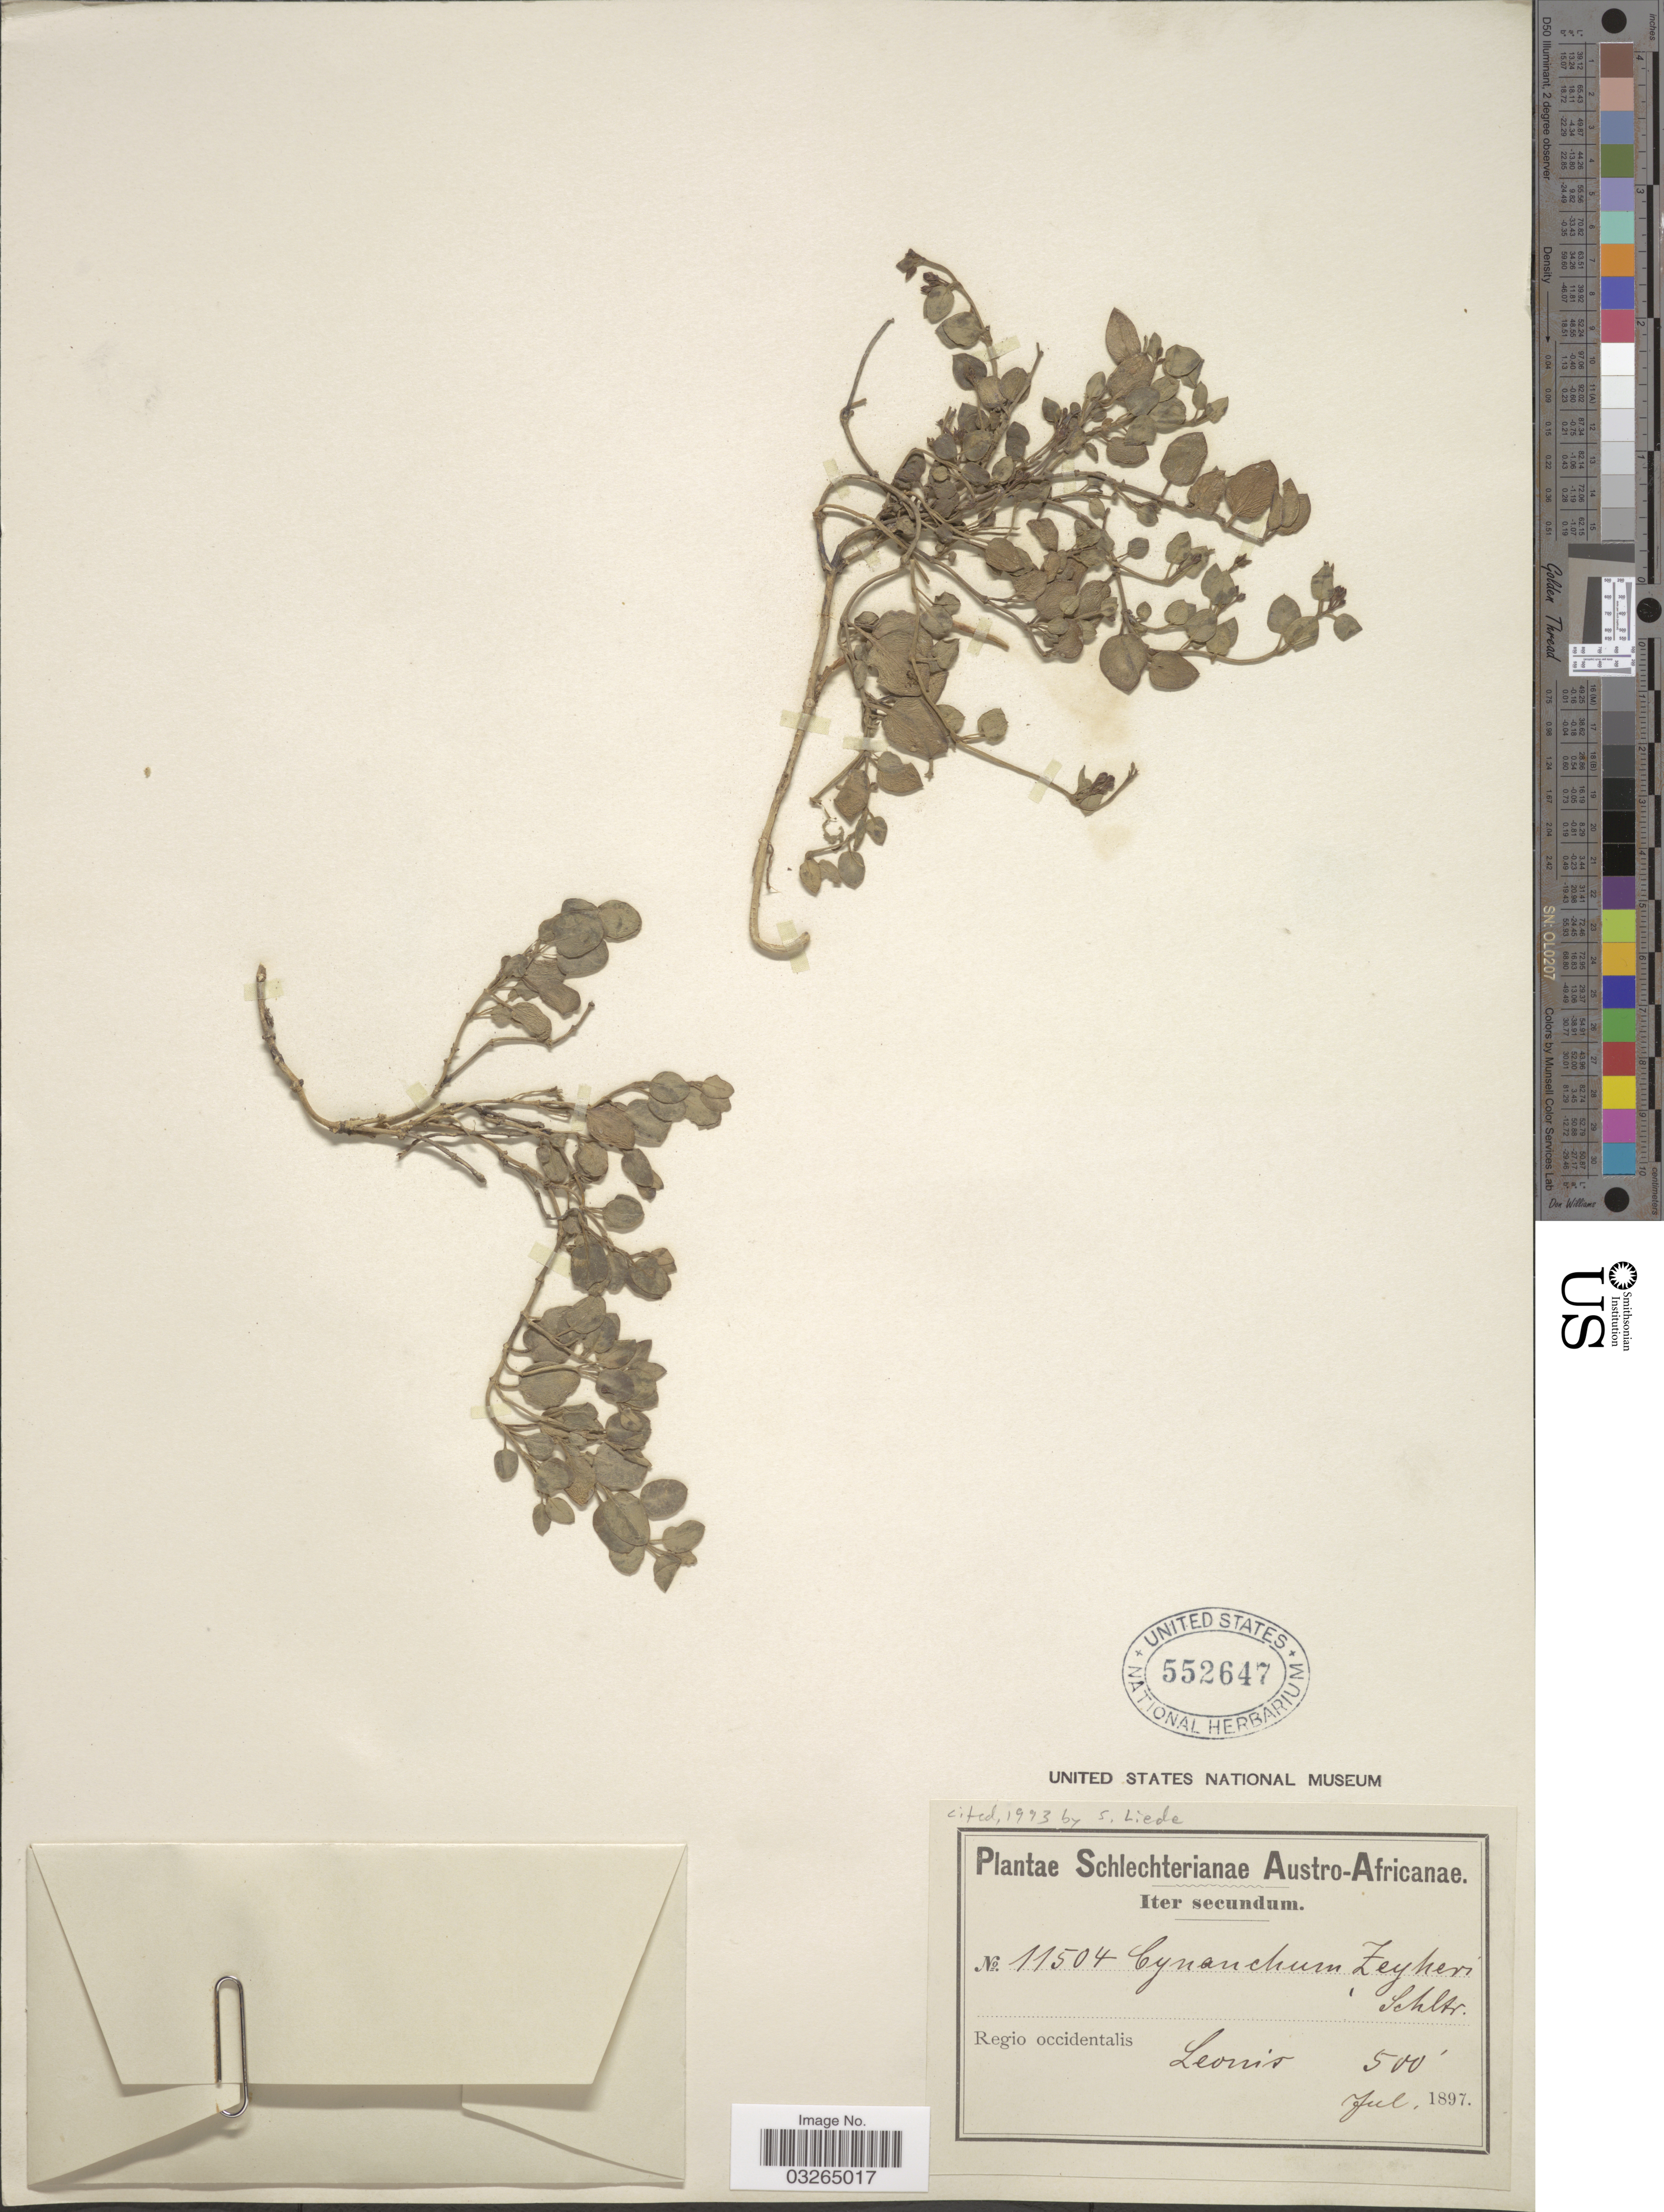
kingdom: Plantae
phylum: Tracheophyta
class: Magnoliopsida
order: Gentianales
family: Apocynaceae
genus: Cynanchum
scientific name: Cynanchum zeyheri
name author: Schltr.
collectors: Schlechter, --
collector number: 11504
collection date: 1897-07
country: South Africa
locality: Austro-Africanae. Regio occidentalis. Leonis.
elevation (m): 152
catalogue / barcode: US 552647